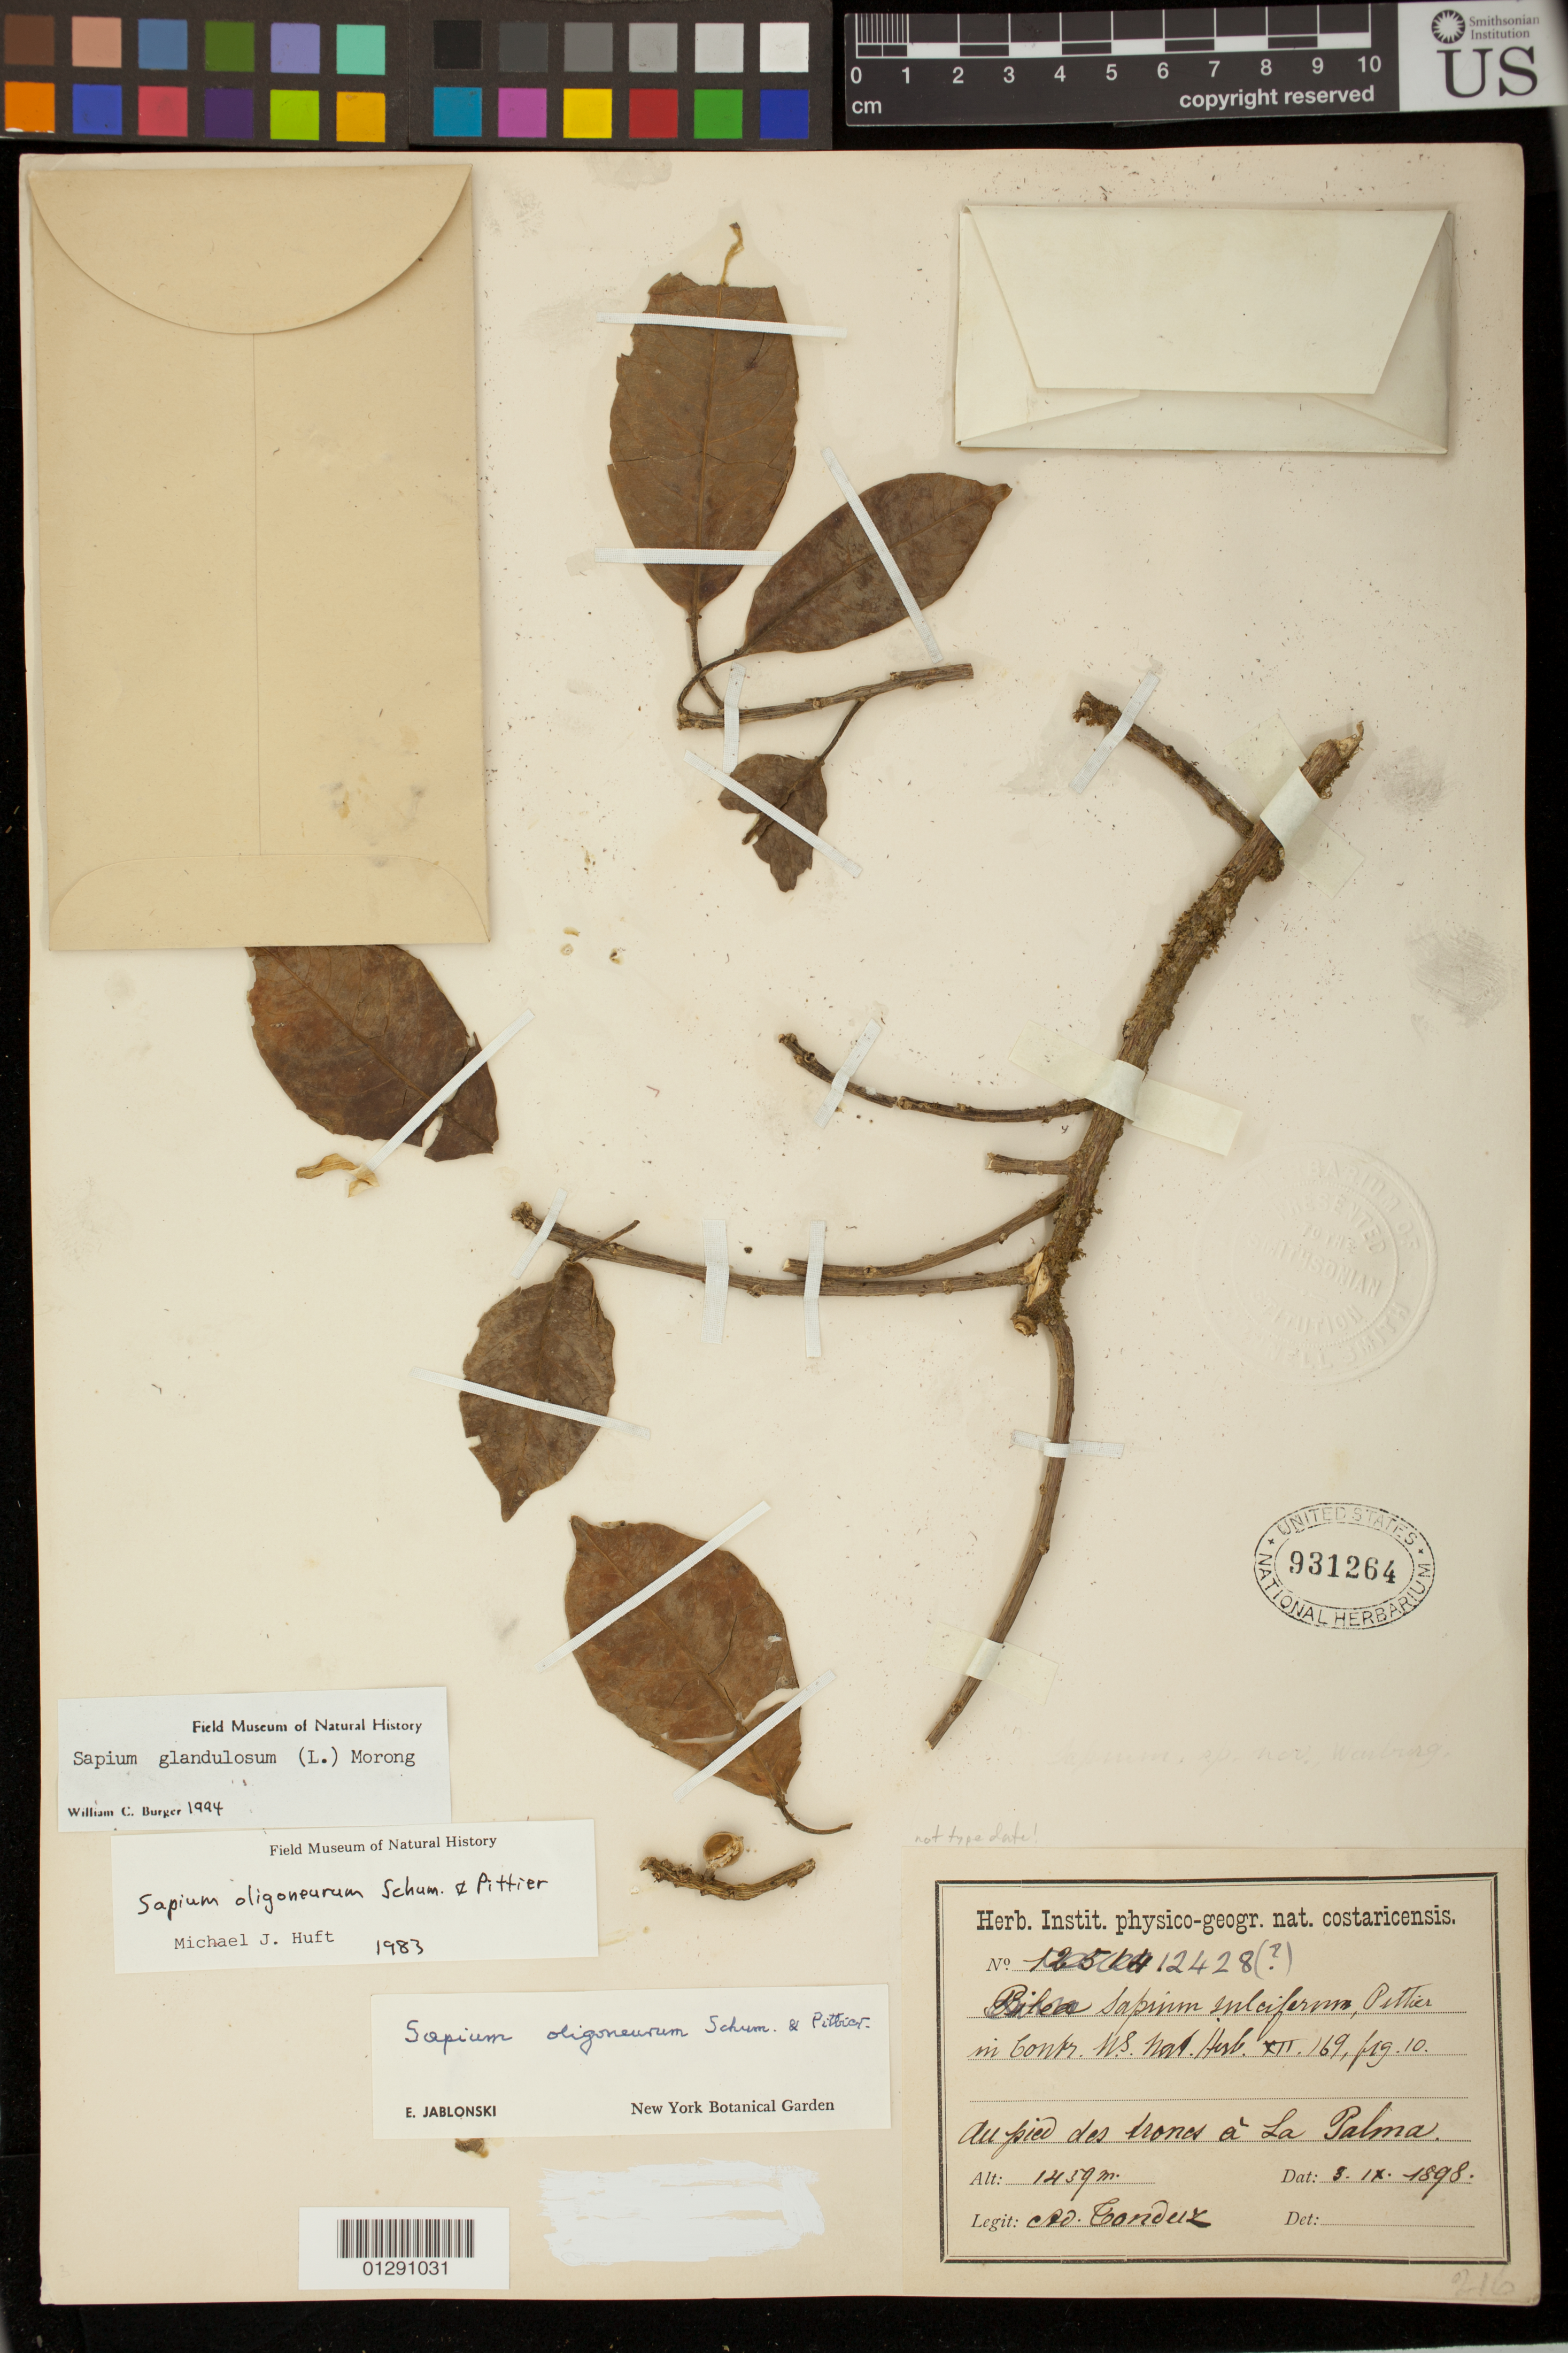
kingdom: Plantae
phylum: Tracheophyta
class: Magnoliopsida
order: Malpighiales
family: Euphorbiaceae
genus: Sapium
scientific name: Sapium glandulosum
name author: (L.) Morong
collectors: A. Tonduz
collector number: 12514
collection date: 1898-09-05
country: Costa Rica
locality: au pied des hones a La Palma.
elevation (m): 1459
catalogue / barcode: US 931264